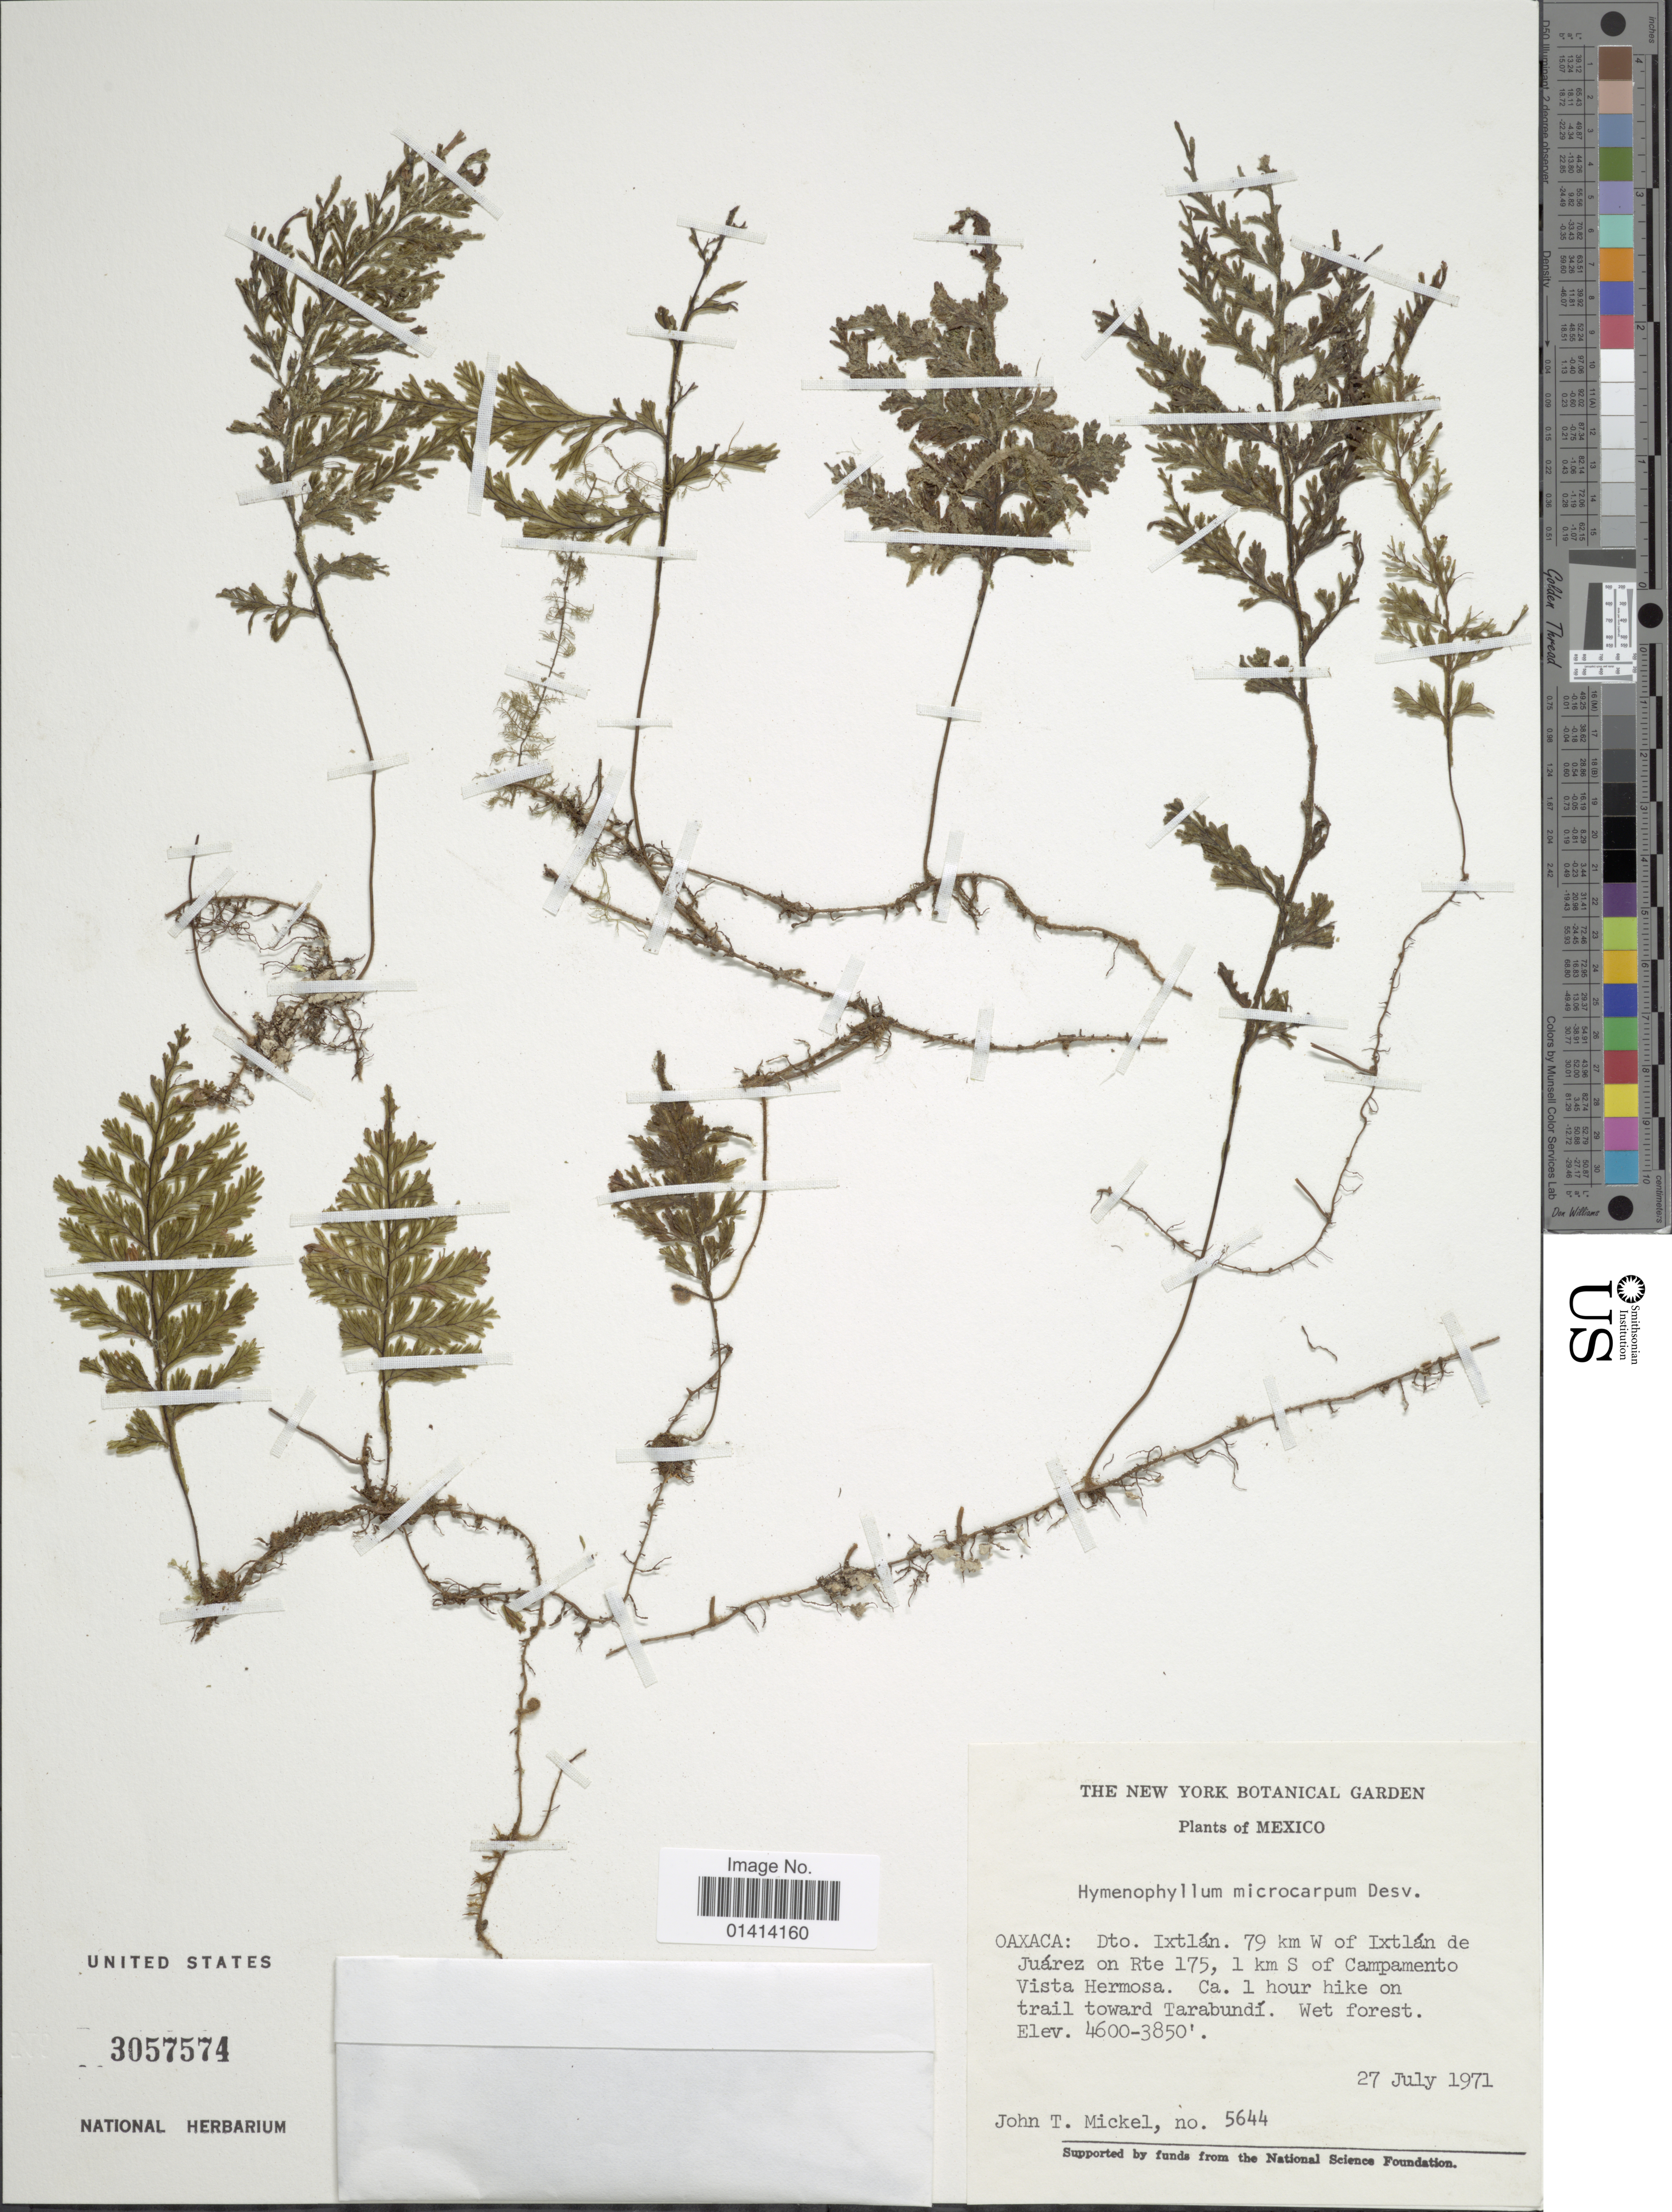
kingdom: Plantae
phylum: Tracheophyta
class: Polypodiopsida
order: Hymenophyllales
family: Hymenophyllaceae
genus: Hymenophyllum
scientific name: Hymenophyllum microcarpum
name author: (Desv.) Lellinger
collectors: J. T. Mickel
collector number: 5644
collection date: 1971-07-27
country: Mexico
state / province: Oaxaca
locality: Dto Ixtlán. 79 km W of Ixtlán de Juárez on Rte 175, 1 km S of Campamento Vista Hermosa. Ca 1 hour hike on trail toward Tarabundí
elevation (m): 1173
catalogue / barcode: US 3057574